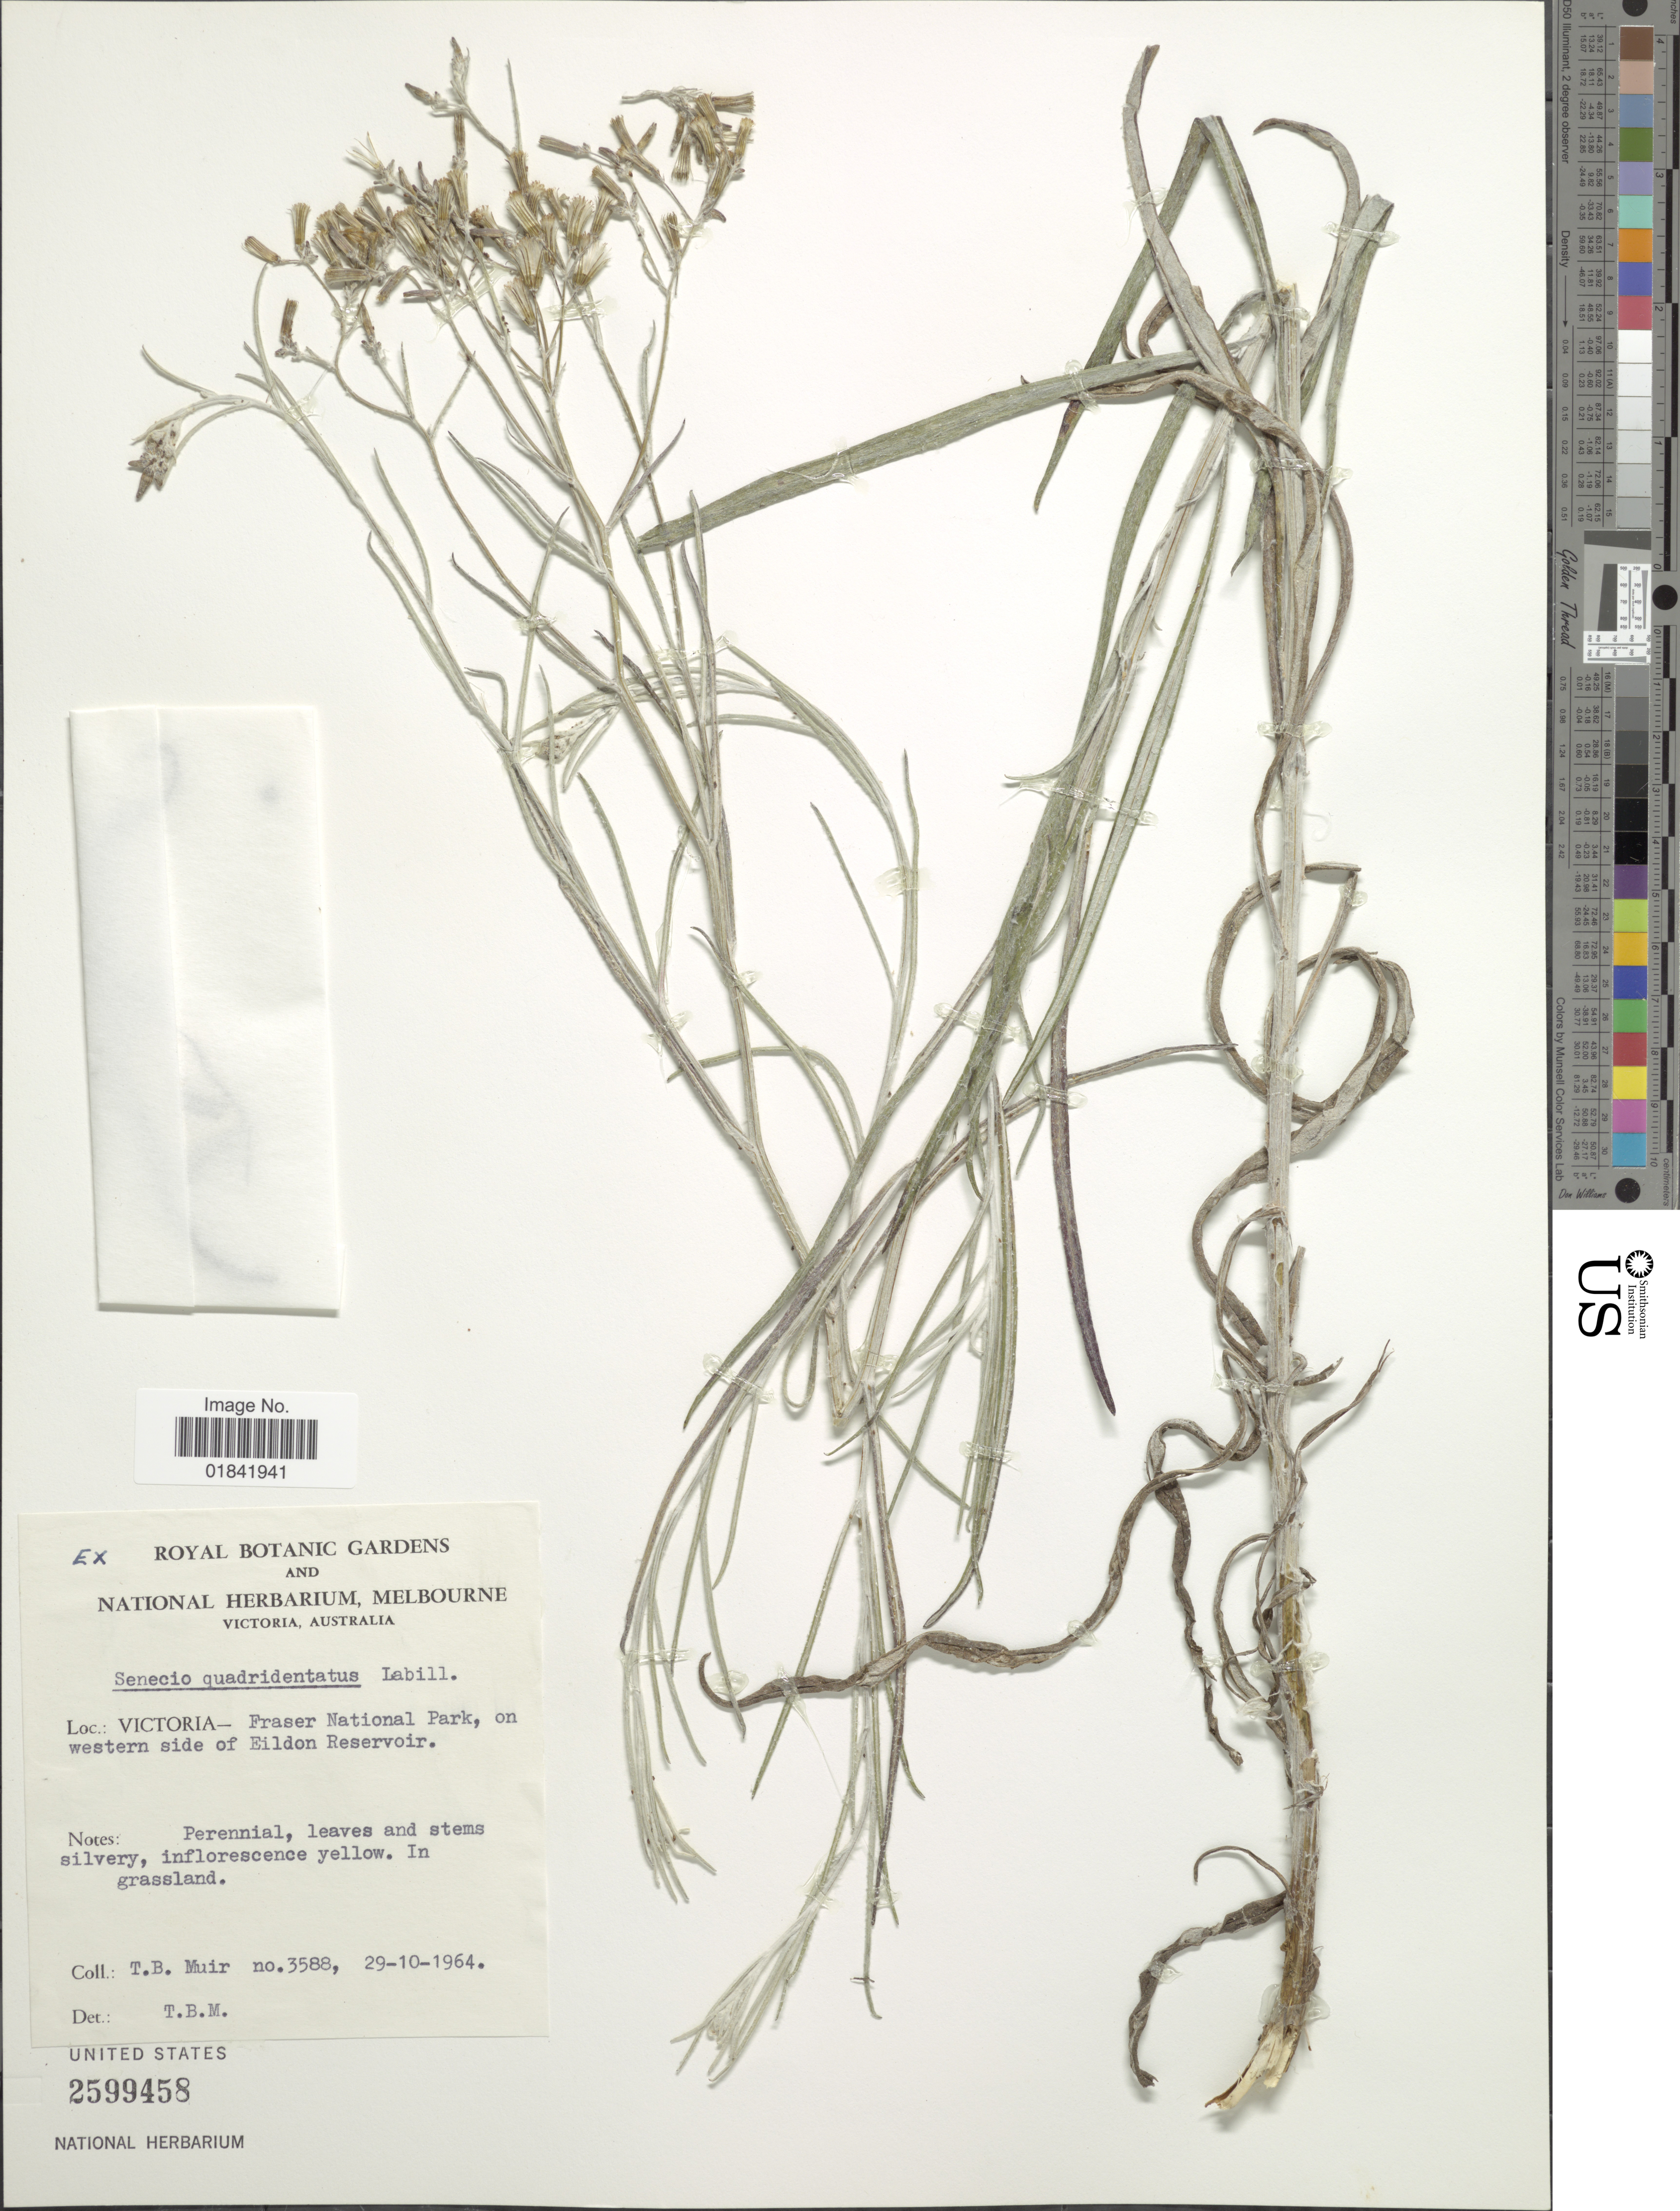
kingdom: Plantae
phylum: Tracheophyta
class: Magnoliopsida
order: Asterales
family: Asteraceae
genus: Senecio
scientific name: Senecio quadridentatus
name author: Labill.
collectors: T. Muir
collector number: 3588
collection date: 1964-10-29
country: Australia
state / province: Victoria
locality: Victoria, Fraser National Park, on western side of Eildon Reservoir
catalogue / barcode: US 2599458